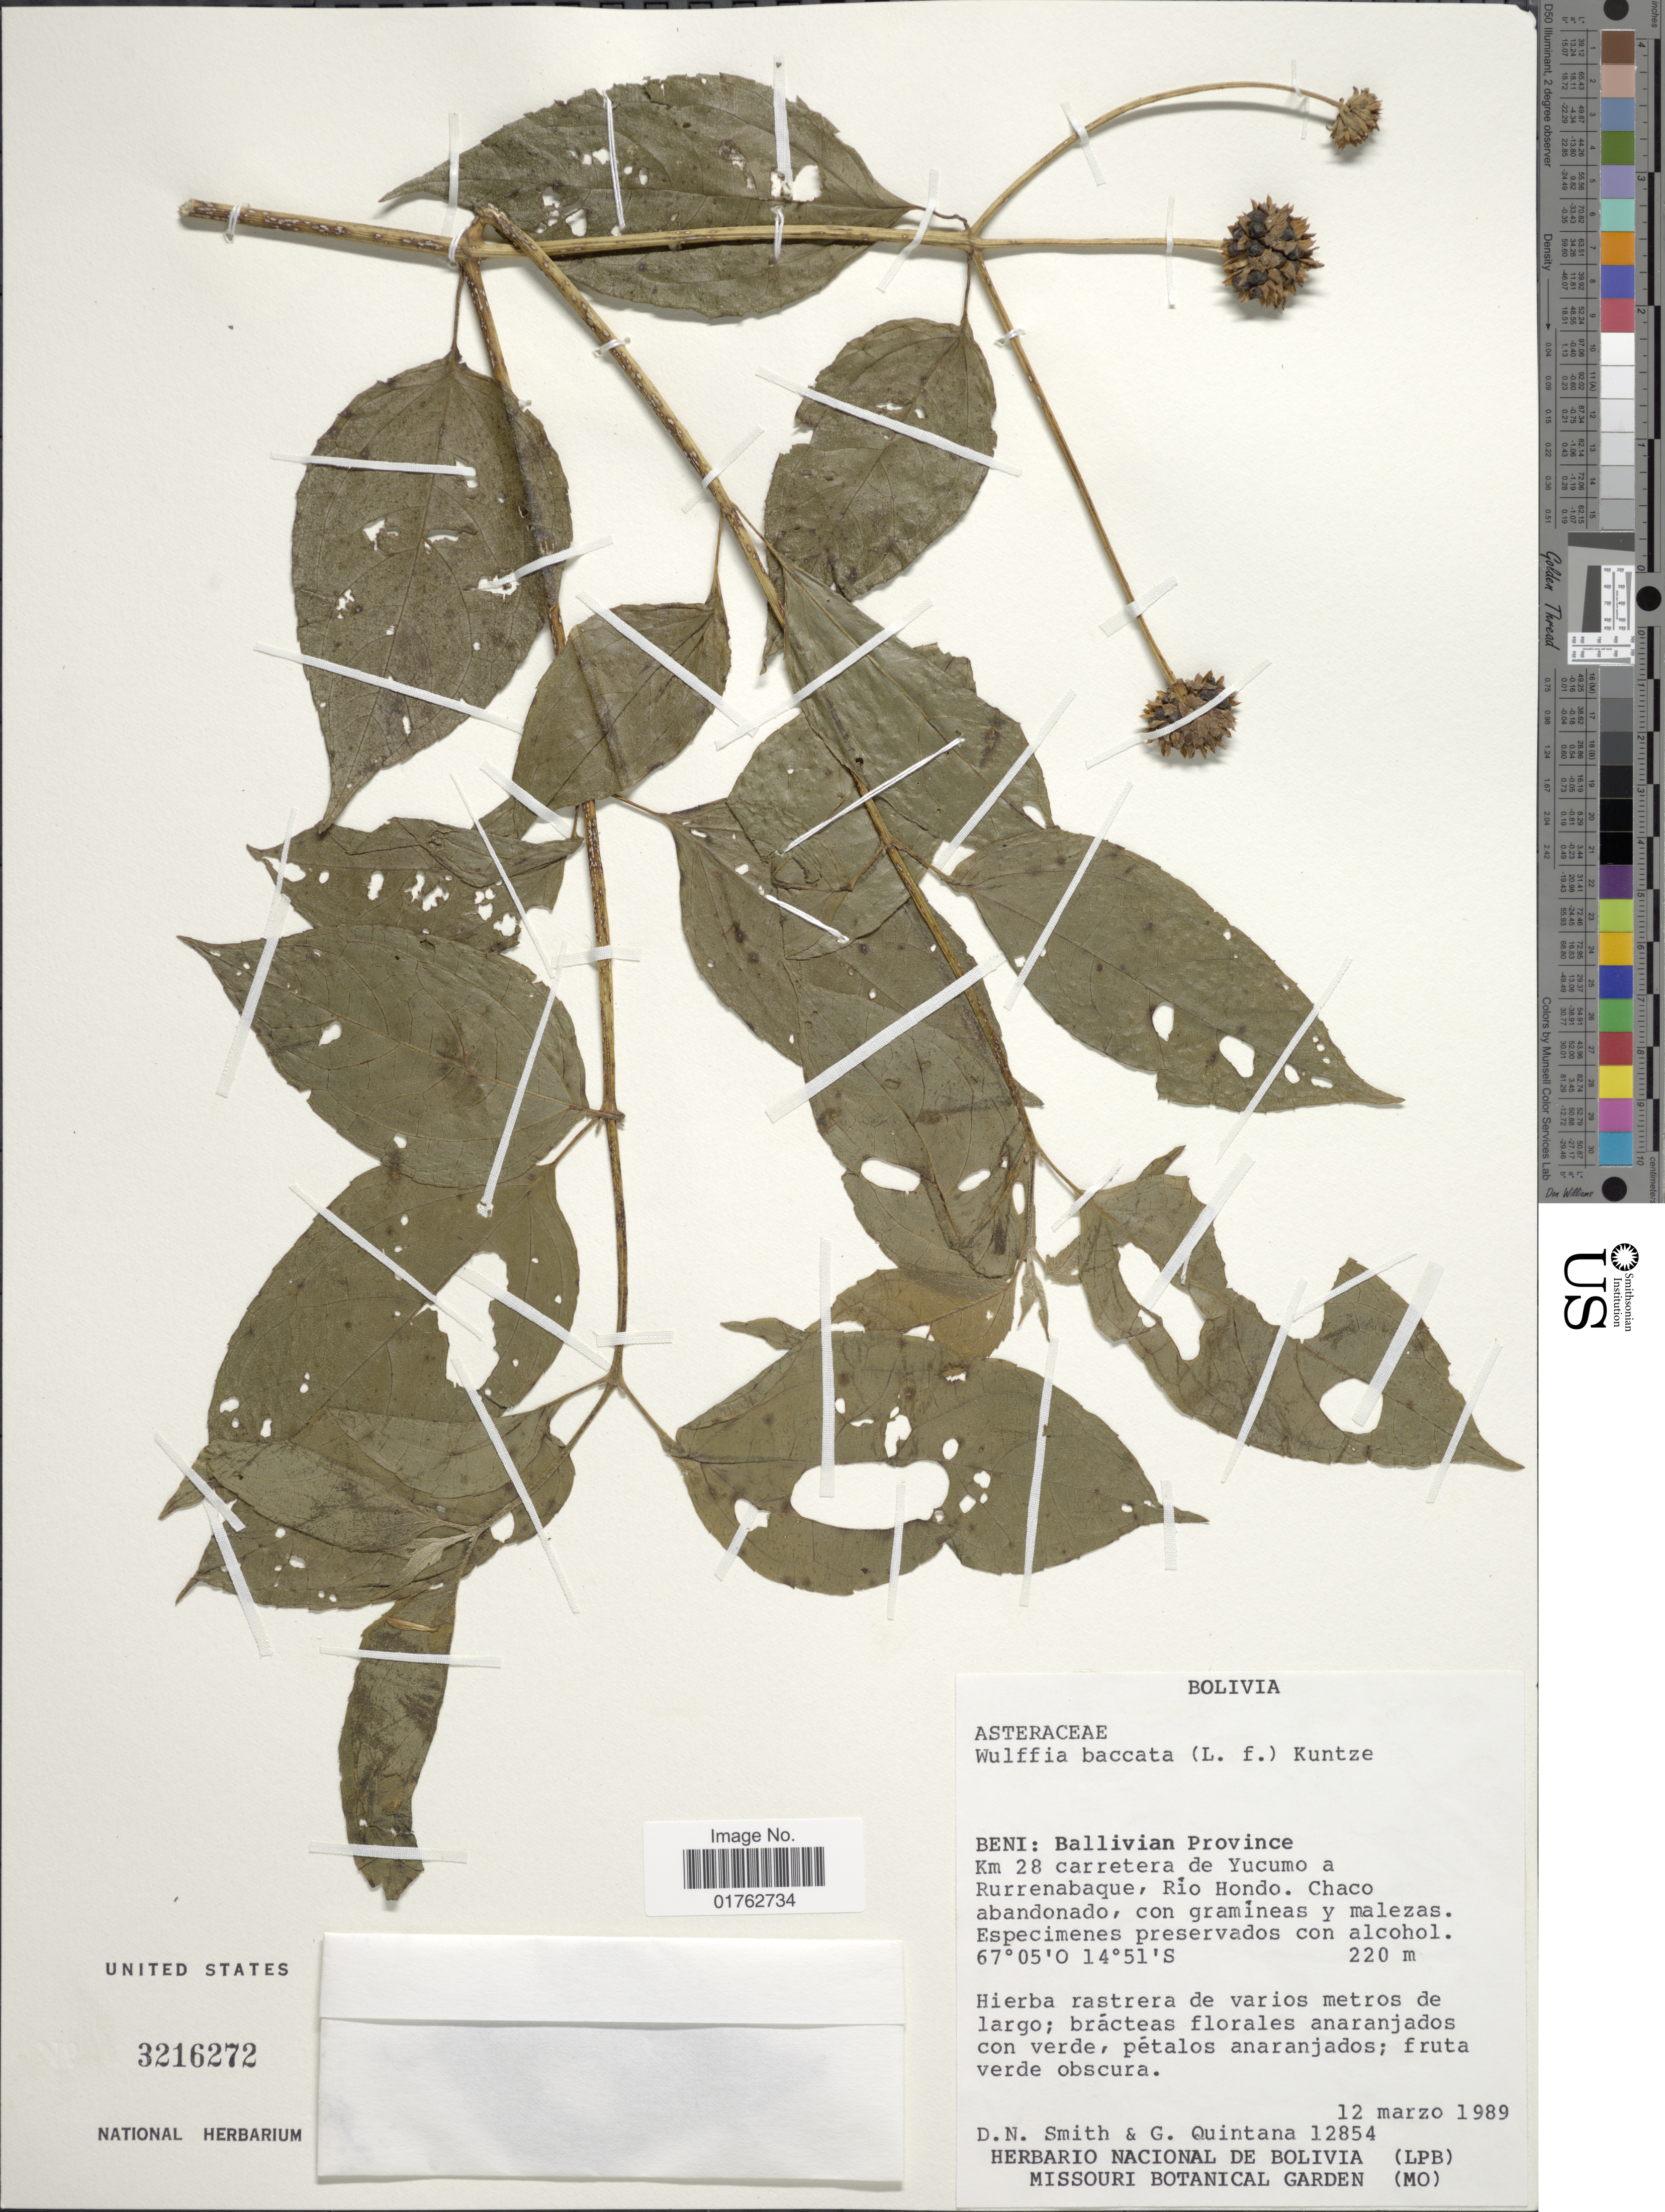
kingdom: Plantae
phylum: Tracheophyta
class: Magnoliopsida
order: Asterales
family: Asteraceae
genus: Wulffia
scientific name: Wulffia baccata var. baccata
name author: (L.) Kuntze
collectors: D. Smith & G. Quintana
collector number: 12854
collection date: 1989-03-12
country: Bolivia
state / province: Beni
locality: Ballivian Province, Km 28 carretera de Yucumo a Rurrenabaque, Rio Hondo, Chaco abandonado, con gramineas y malezas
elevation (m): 220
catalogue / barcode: US 3216272